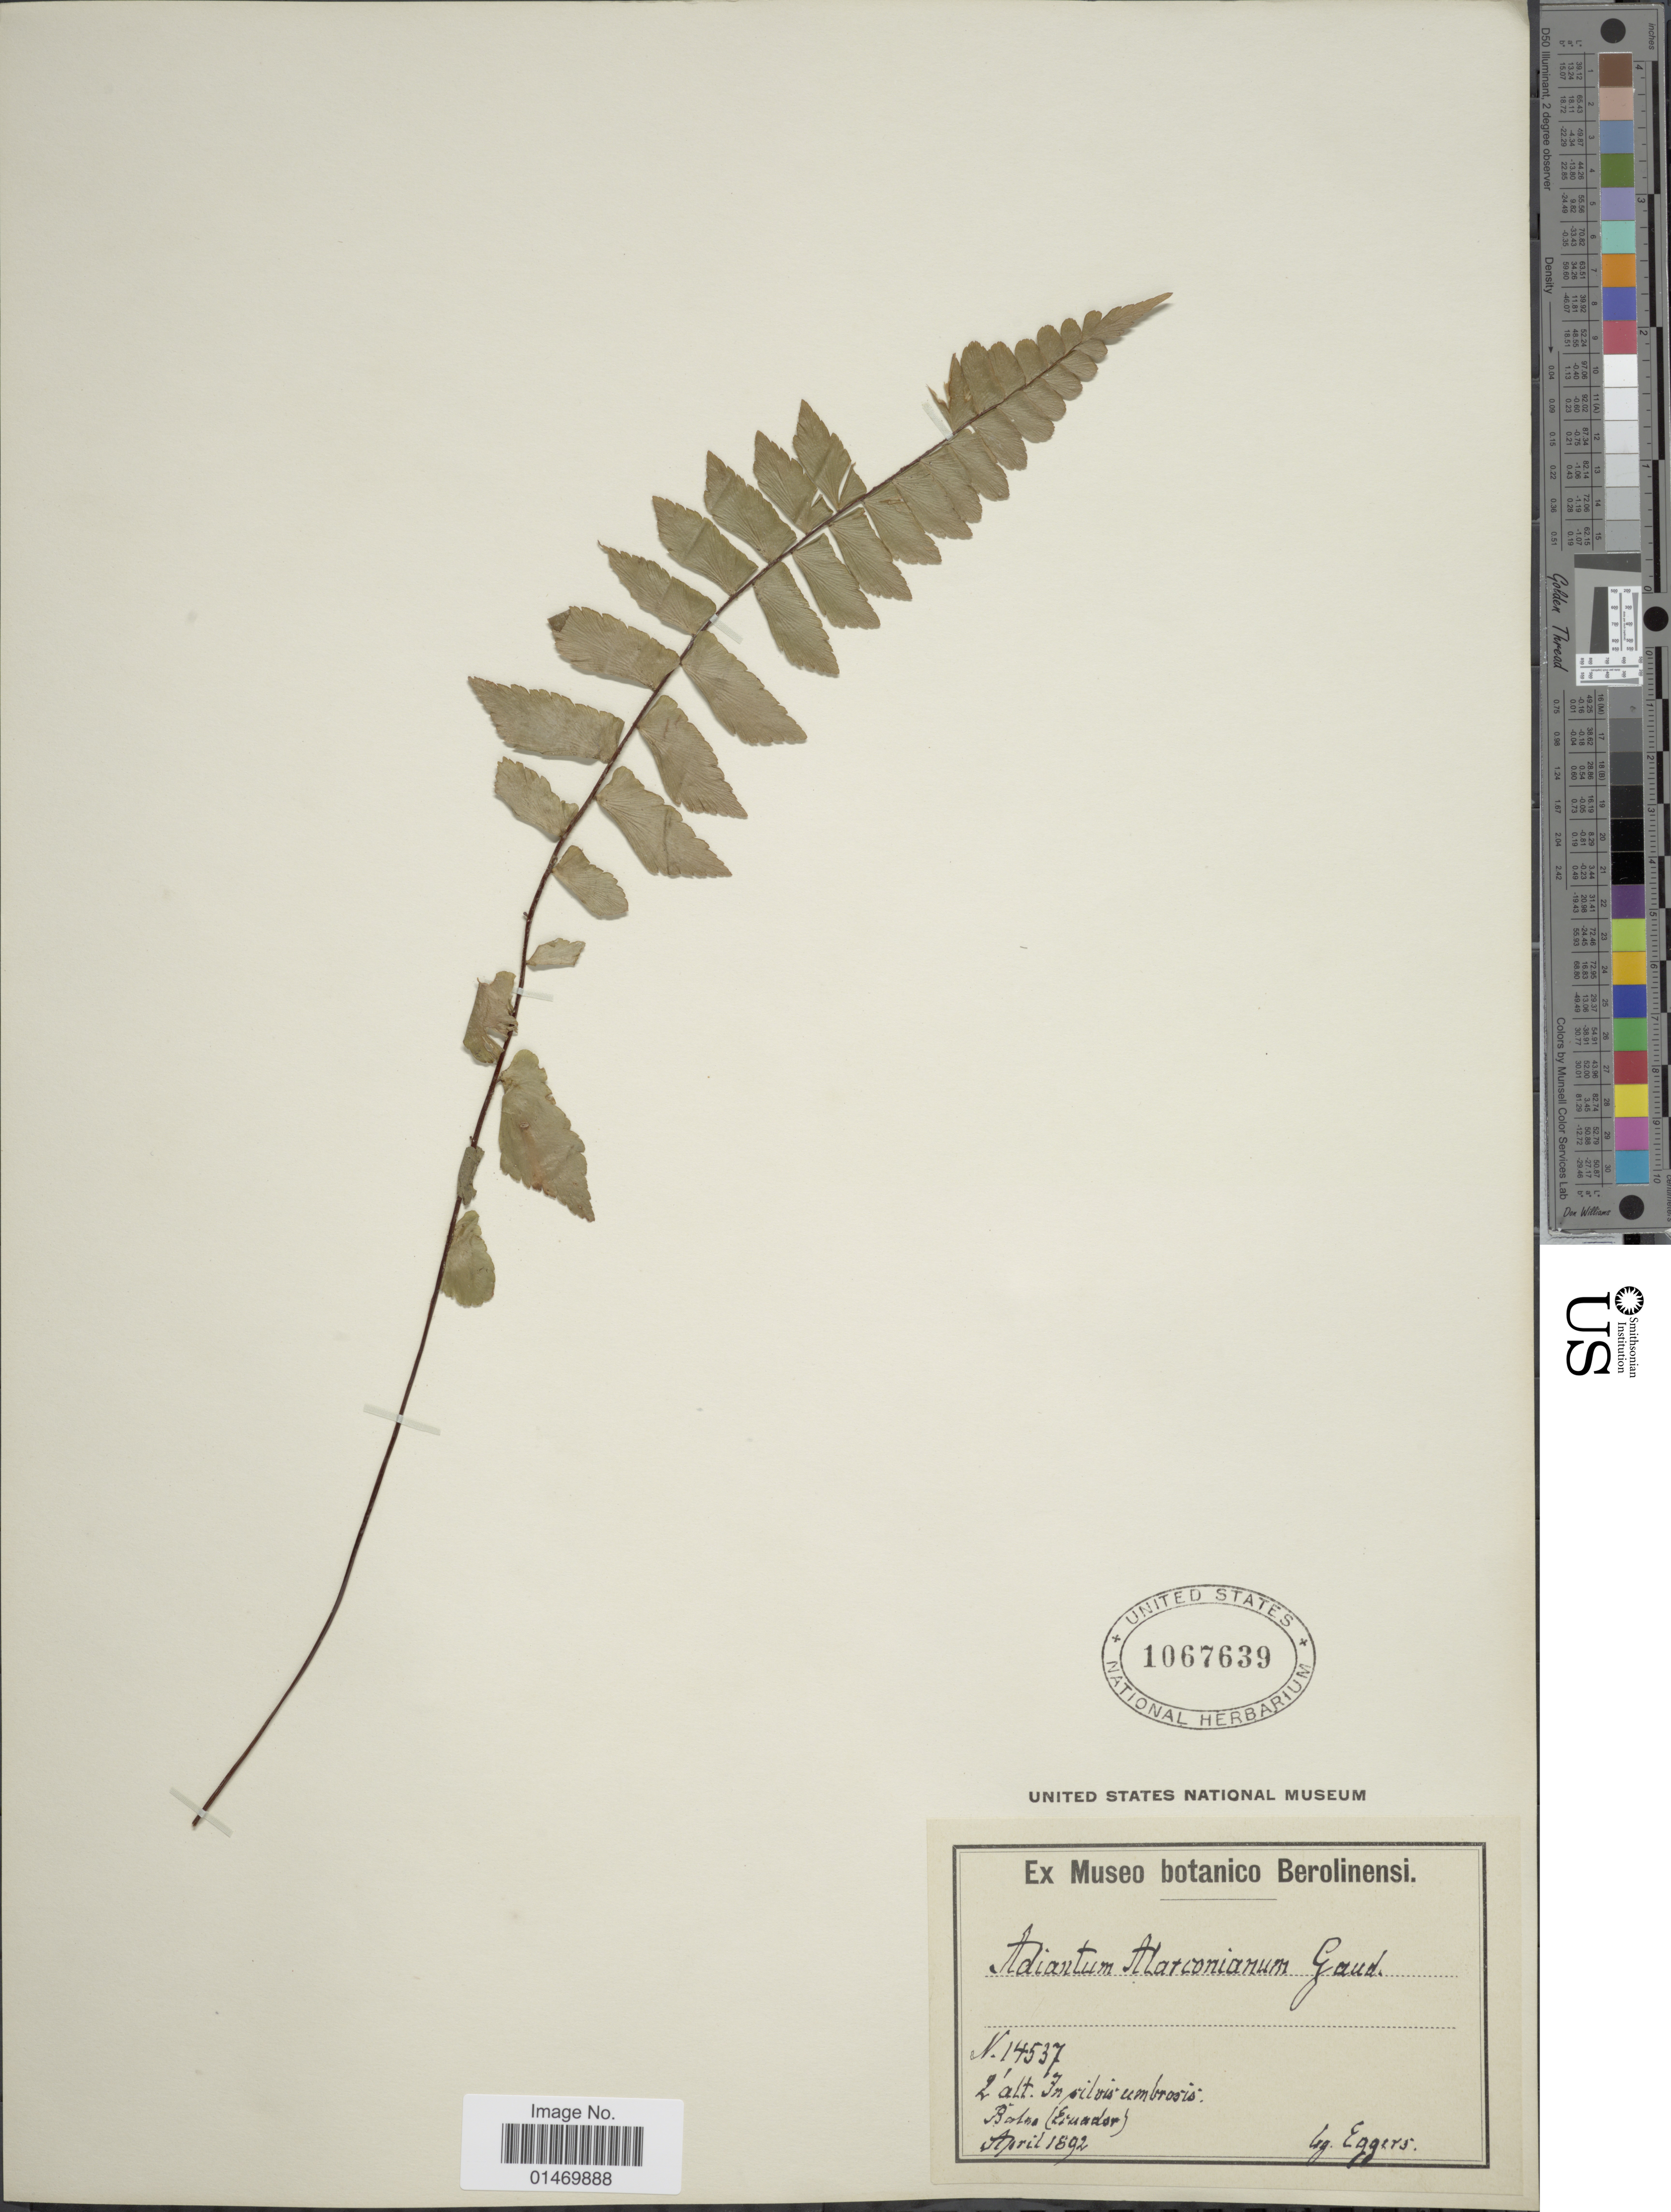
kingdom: Plantae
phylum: Tracheophyta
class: Polypodiopsida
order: Polypodiales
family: Pteridaceae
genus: Adiantum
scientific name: Adiantum alarconianum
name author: Gaudich.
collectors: -. Eggers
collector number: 14537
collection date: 1892-04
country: Ecuador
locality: Balao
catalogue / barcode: US 1067639